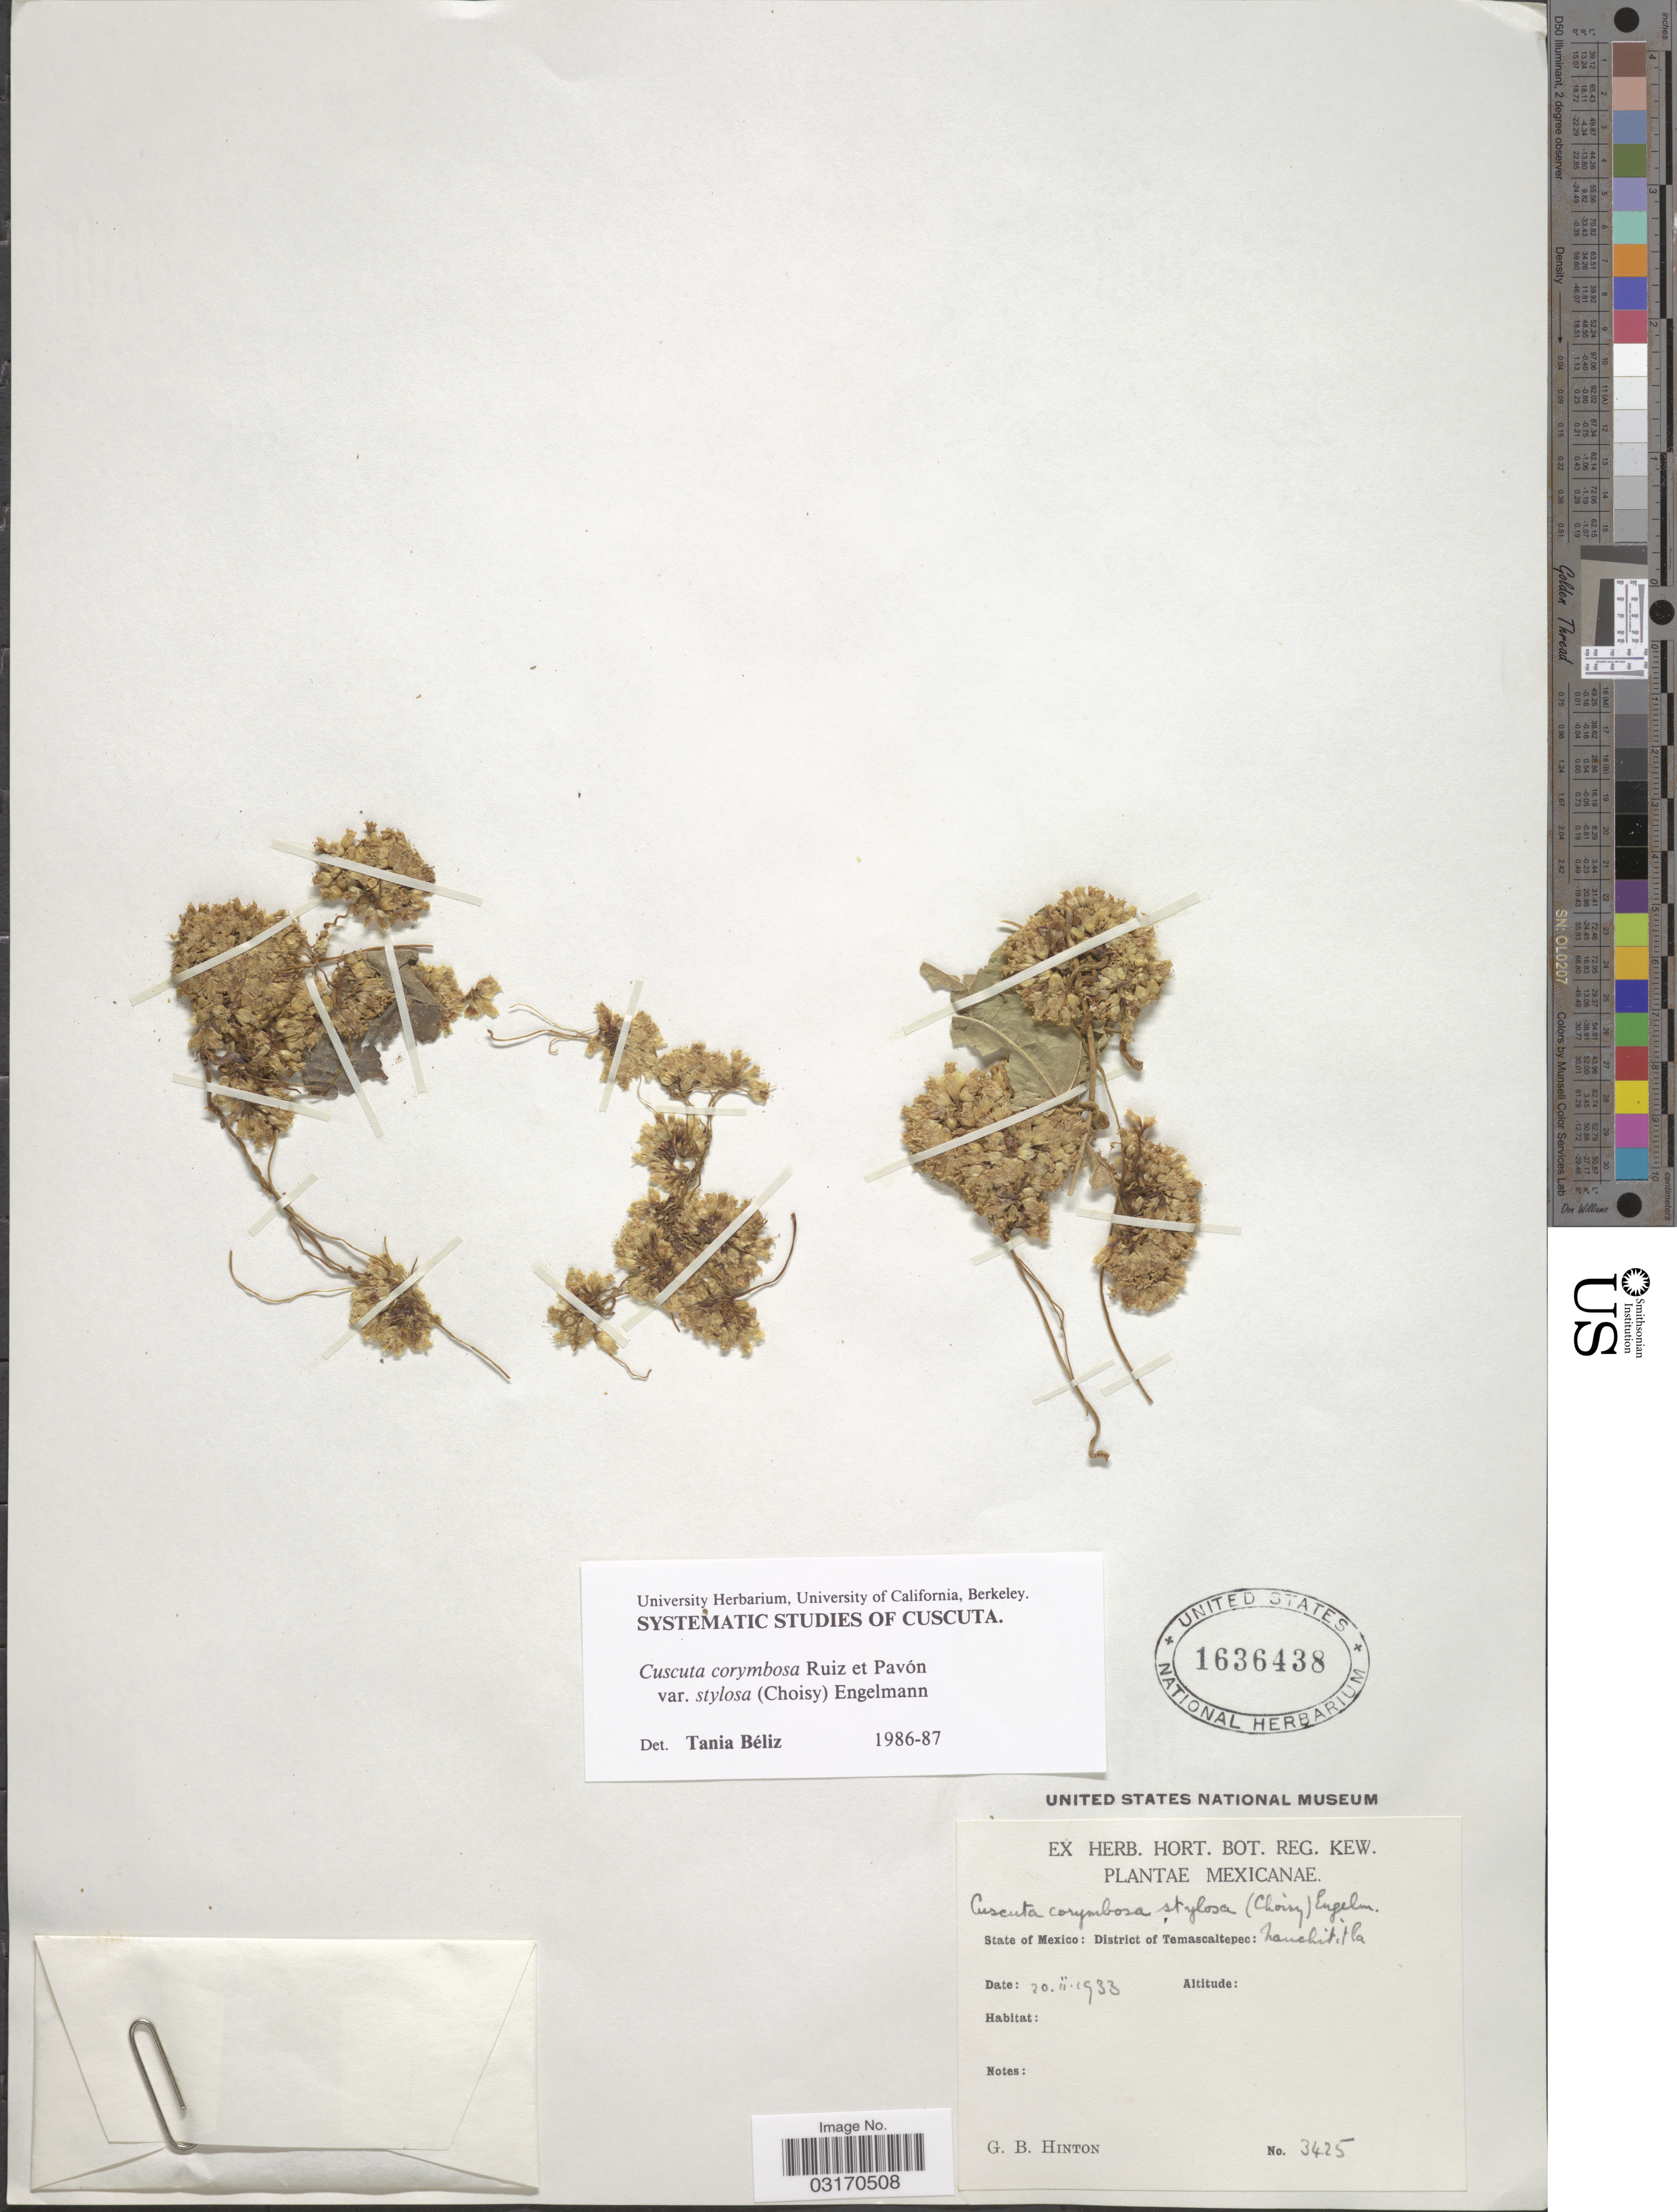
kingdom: Plantae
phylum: Tracheophyta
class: Magnoliopsida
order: Solanales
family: Convolvulaceae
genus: Cuscuta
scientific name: Cuscuta corymbosa var. stylosa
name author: (Choisy) Engelm.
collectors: G. B. Hinton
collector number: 3425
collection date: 1933-02-20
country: Mexico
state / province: México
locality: District Temascaltepec: Nanchitila.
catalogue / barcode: US 1636438